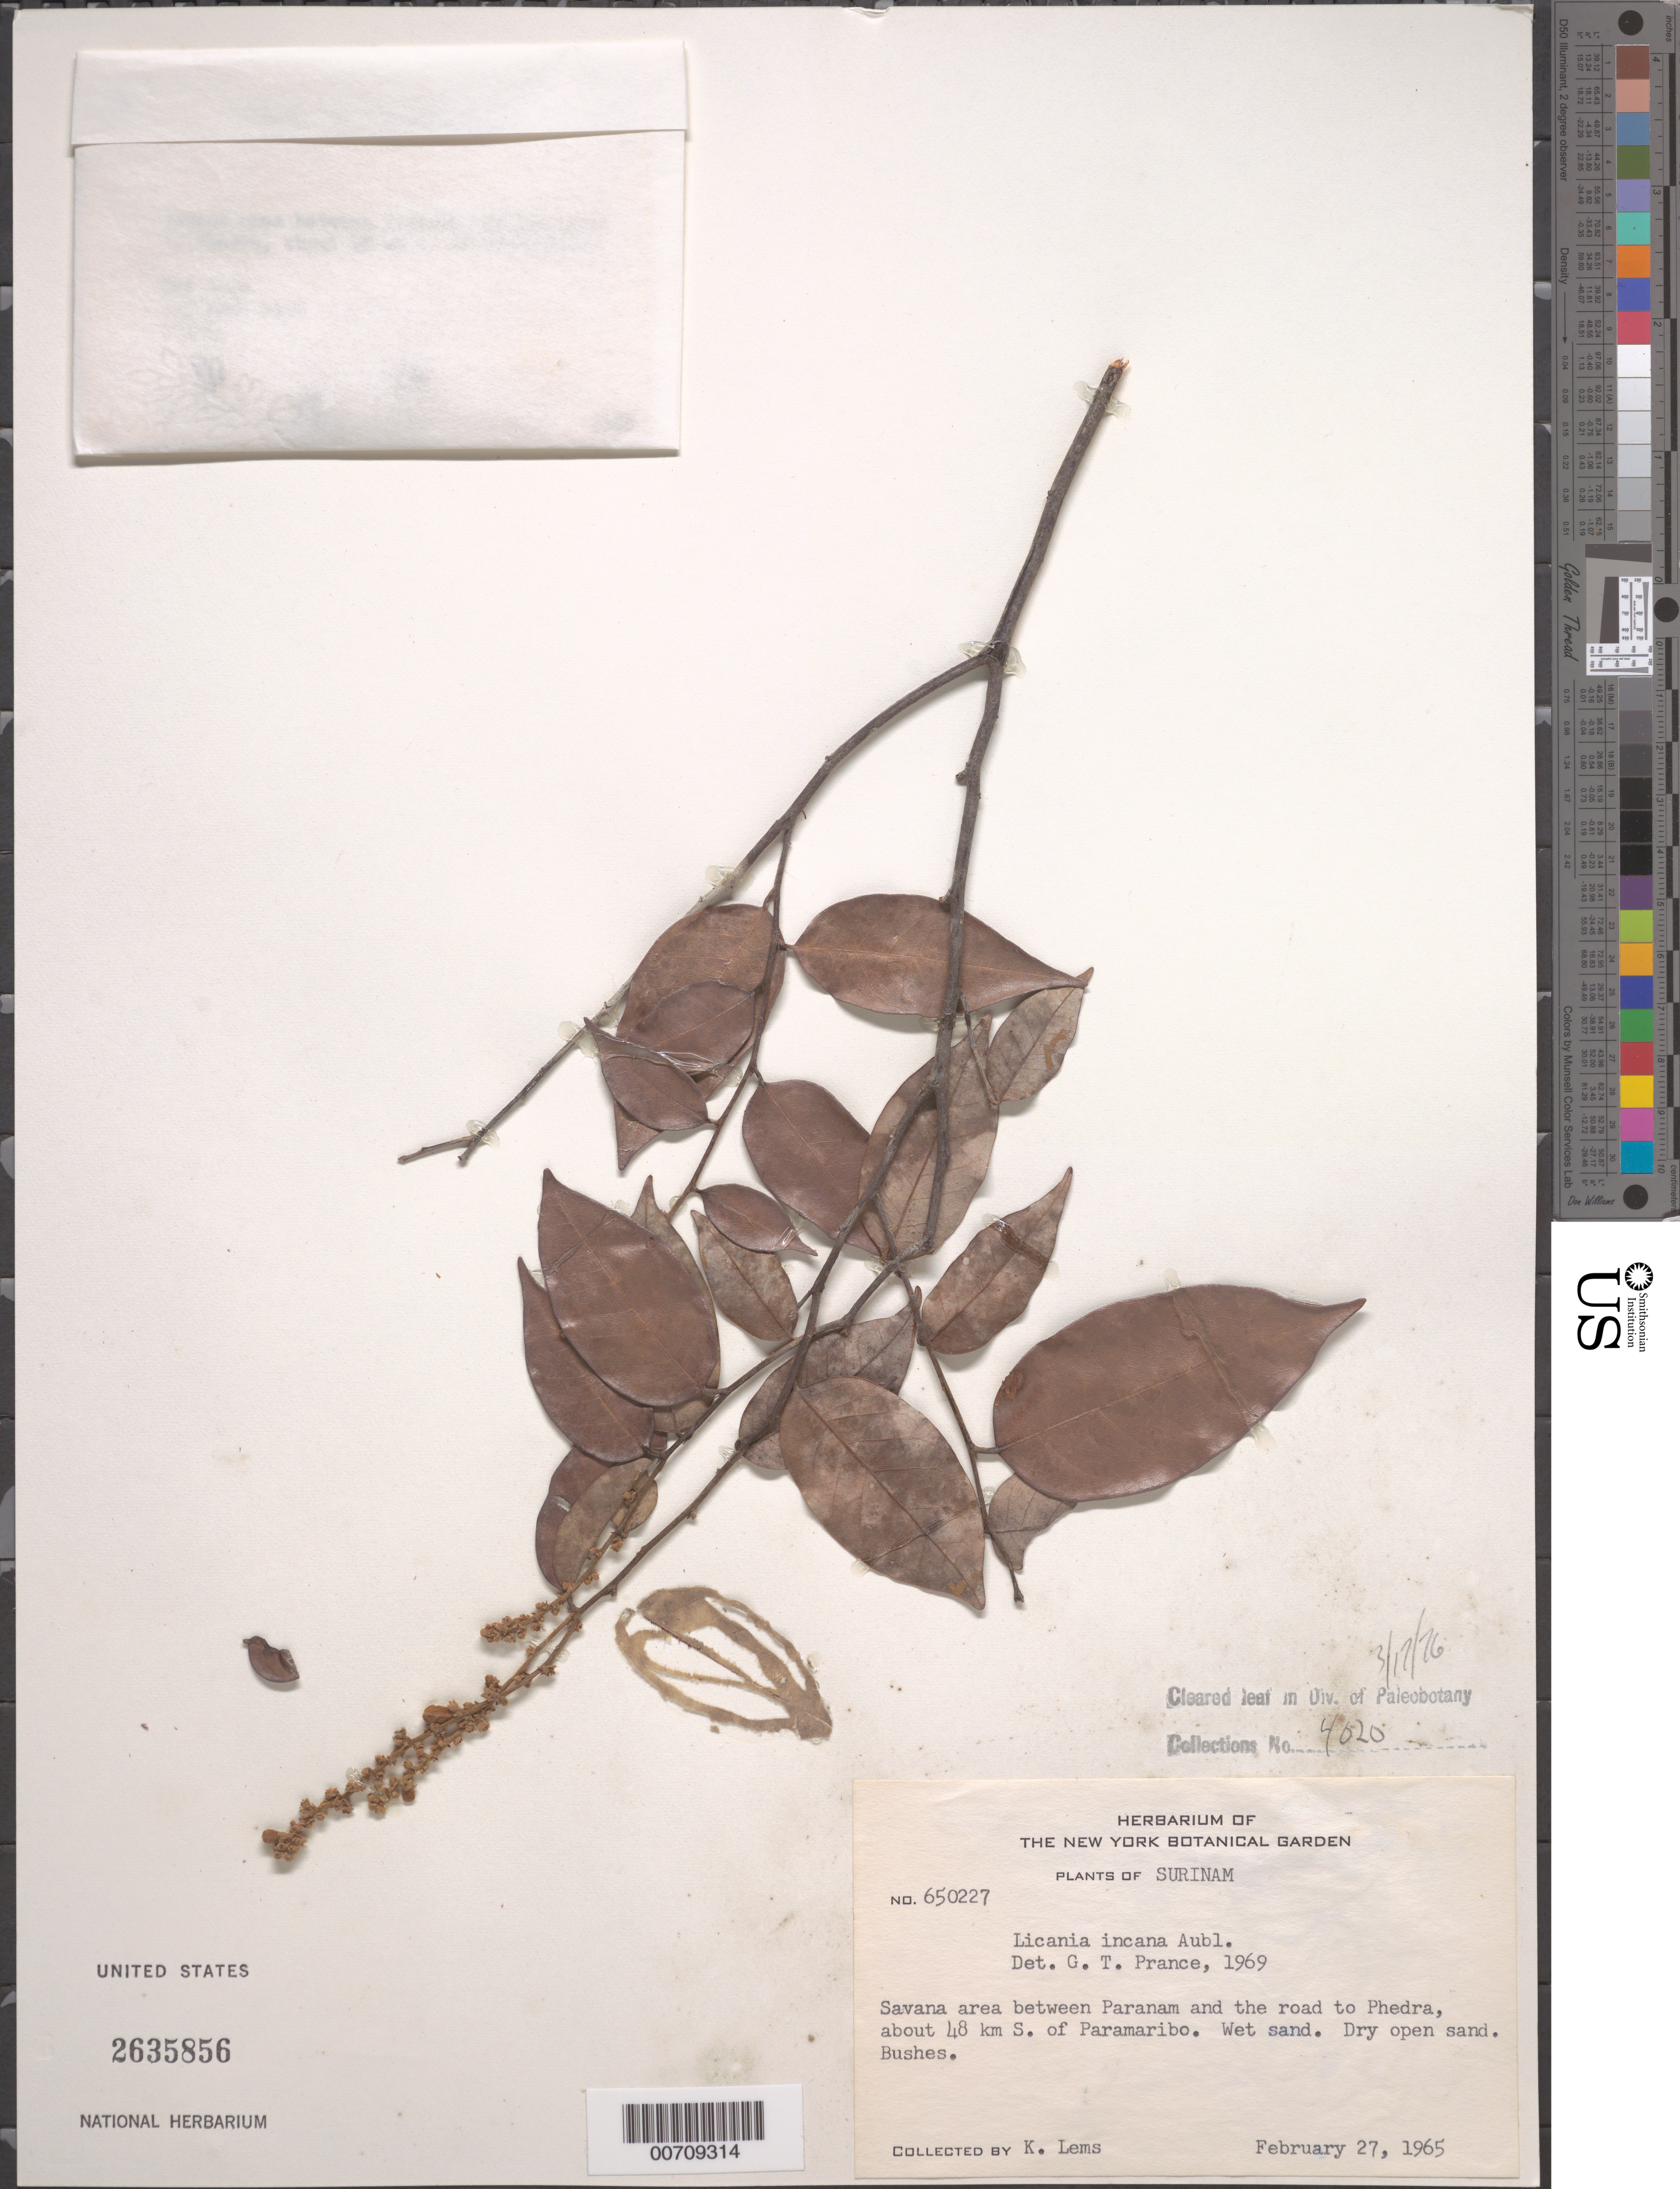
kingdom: Plantae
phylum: Tracheophyta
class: Magnoliopsida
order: Malpighiales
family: Chrysobalanaceae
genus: Licania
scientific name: Licania incana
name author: Aubl.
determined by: Prance, G. T.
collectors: K. Lems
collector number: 650227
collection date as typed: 27-Feb-65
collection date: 1965-02-27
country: Suriname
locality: Paranam to the road to Phedra, about 45 km S. of Paramaribo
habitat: Wet sand, open sand, bushes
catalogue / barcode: US 2635856